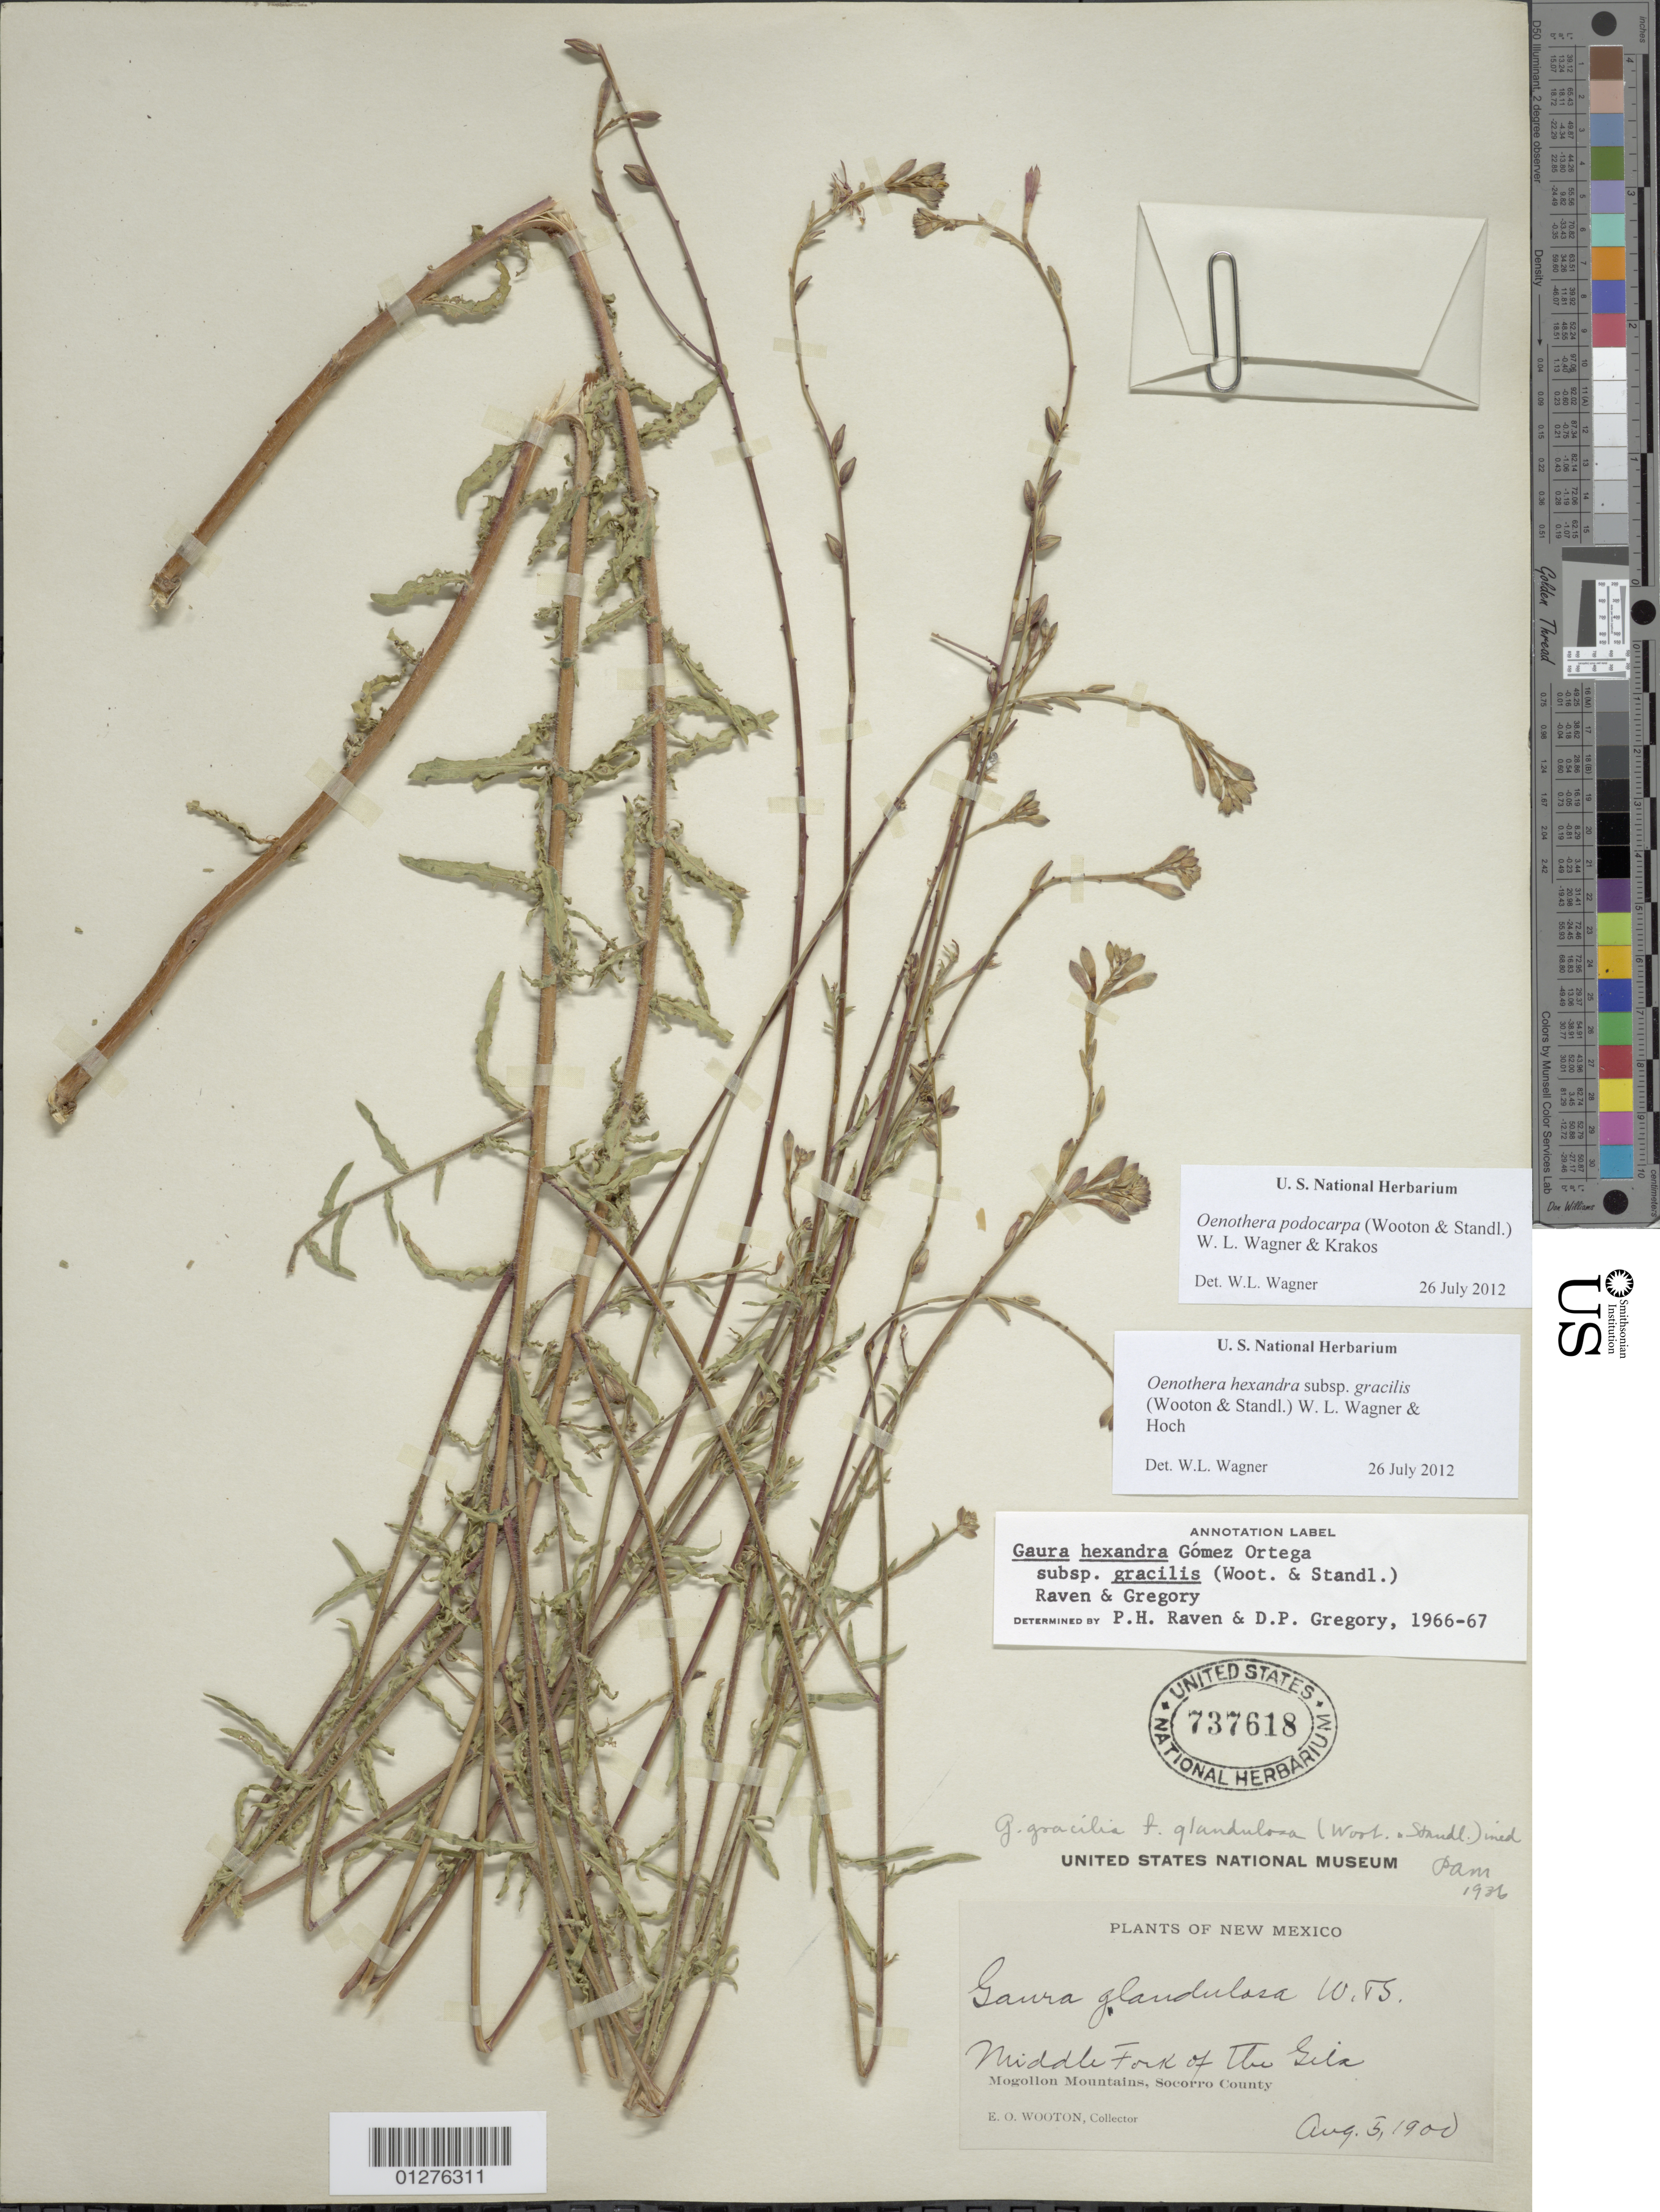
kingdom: Plantae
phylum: Tracheophyta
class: Magnoliopsida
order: Myrtales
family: Onagraceae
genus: Oenothera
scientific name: Oenothera podocarpa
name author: (Wooton & Standl.) Krakos & W.L. Wagner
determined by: Wagner, W. L., (BOT), Smithsonian Institution - National Museum of Natural History (UNITED STATES)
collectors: E. O. Wooton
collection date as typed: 5 Aug 1900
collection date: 1900-08-05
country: United States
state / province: New Mexico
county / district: Socorro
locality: Middle Fork of the Gila. Mogollon Mts.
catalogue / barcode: US 737618